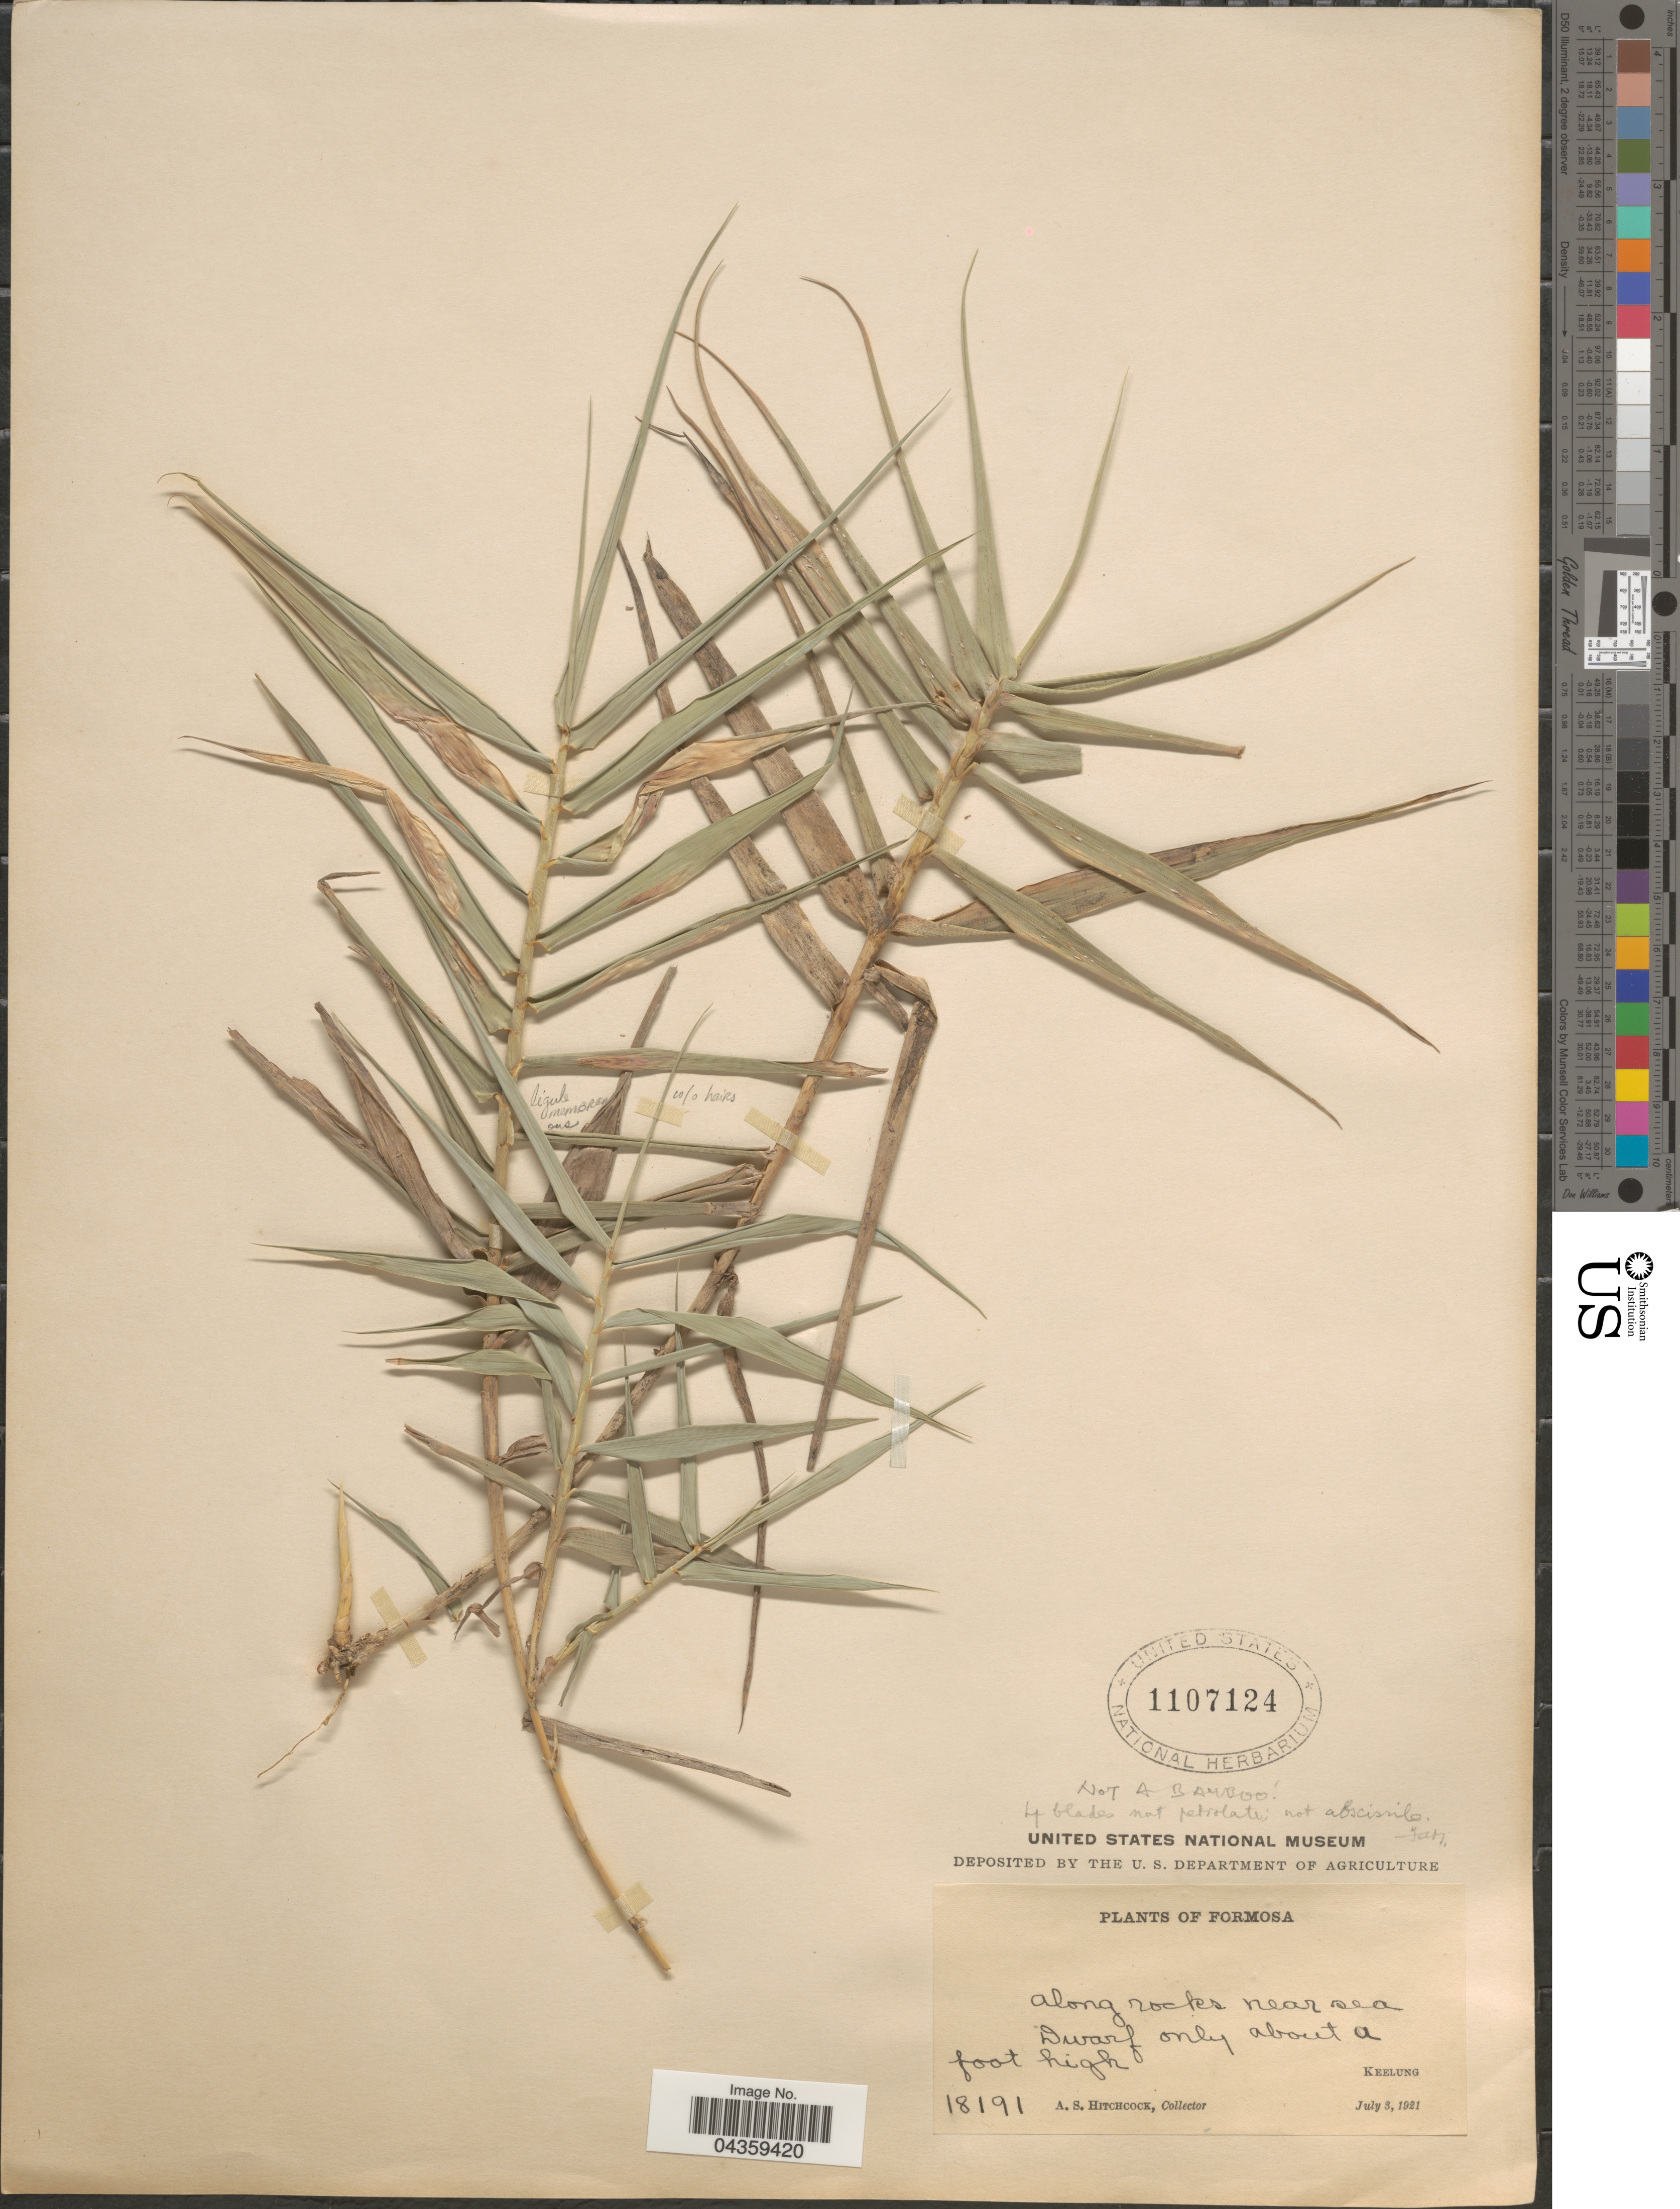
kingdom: Plantae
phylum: Tracheophyta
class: Liliopsida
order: Poales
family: Poaceae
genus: Arundo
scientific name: Arundo formosana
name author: Hack.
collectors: A. S. Hitchcock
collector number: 18191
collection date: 1921-07-03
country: Taiwan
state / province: Keelung City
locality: Formosa. Keelung.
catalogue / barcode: US 1107124